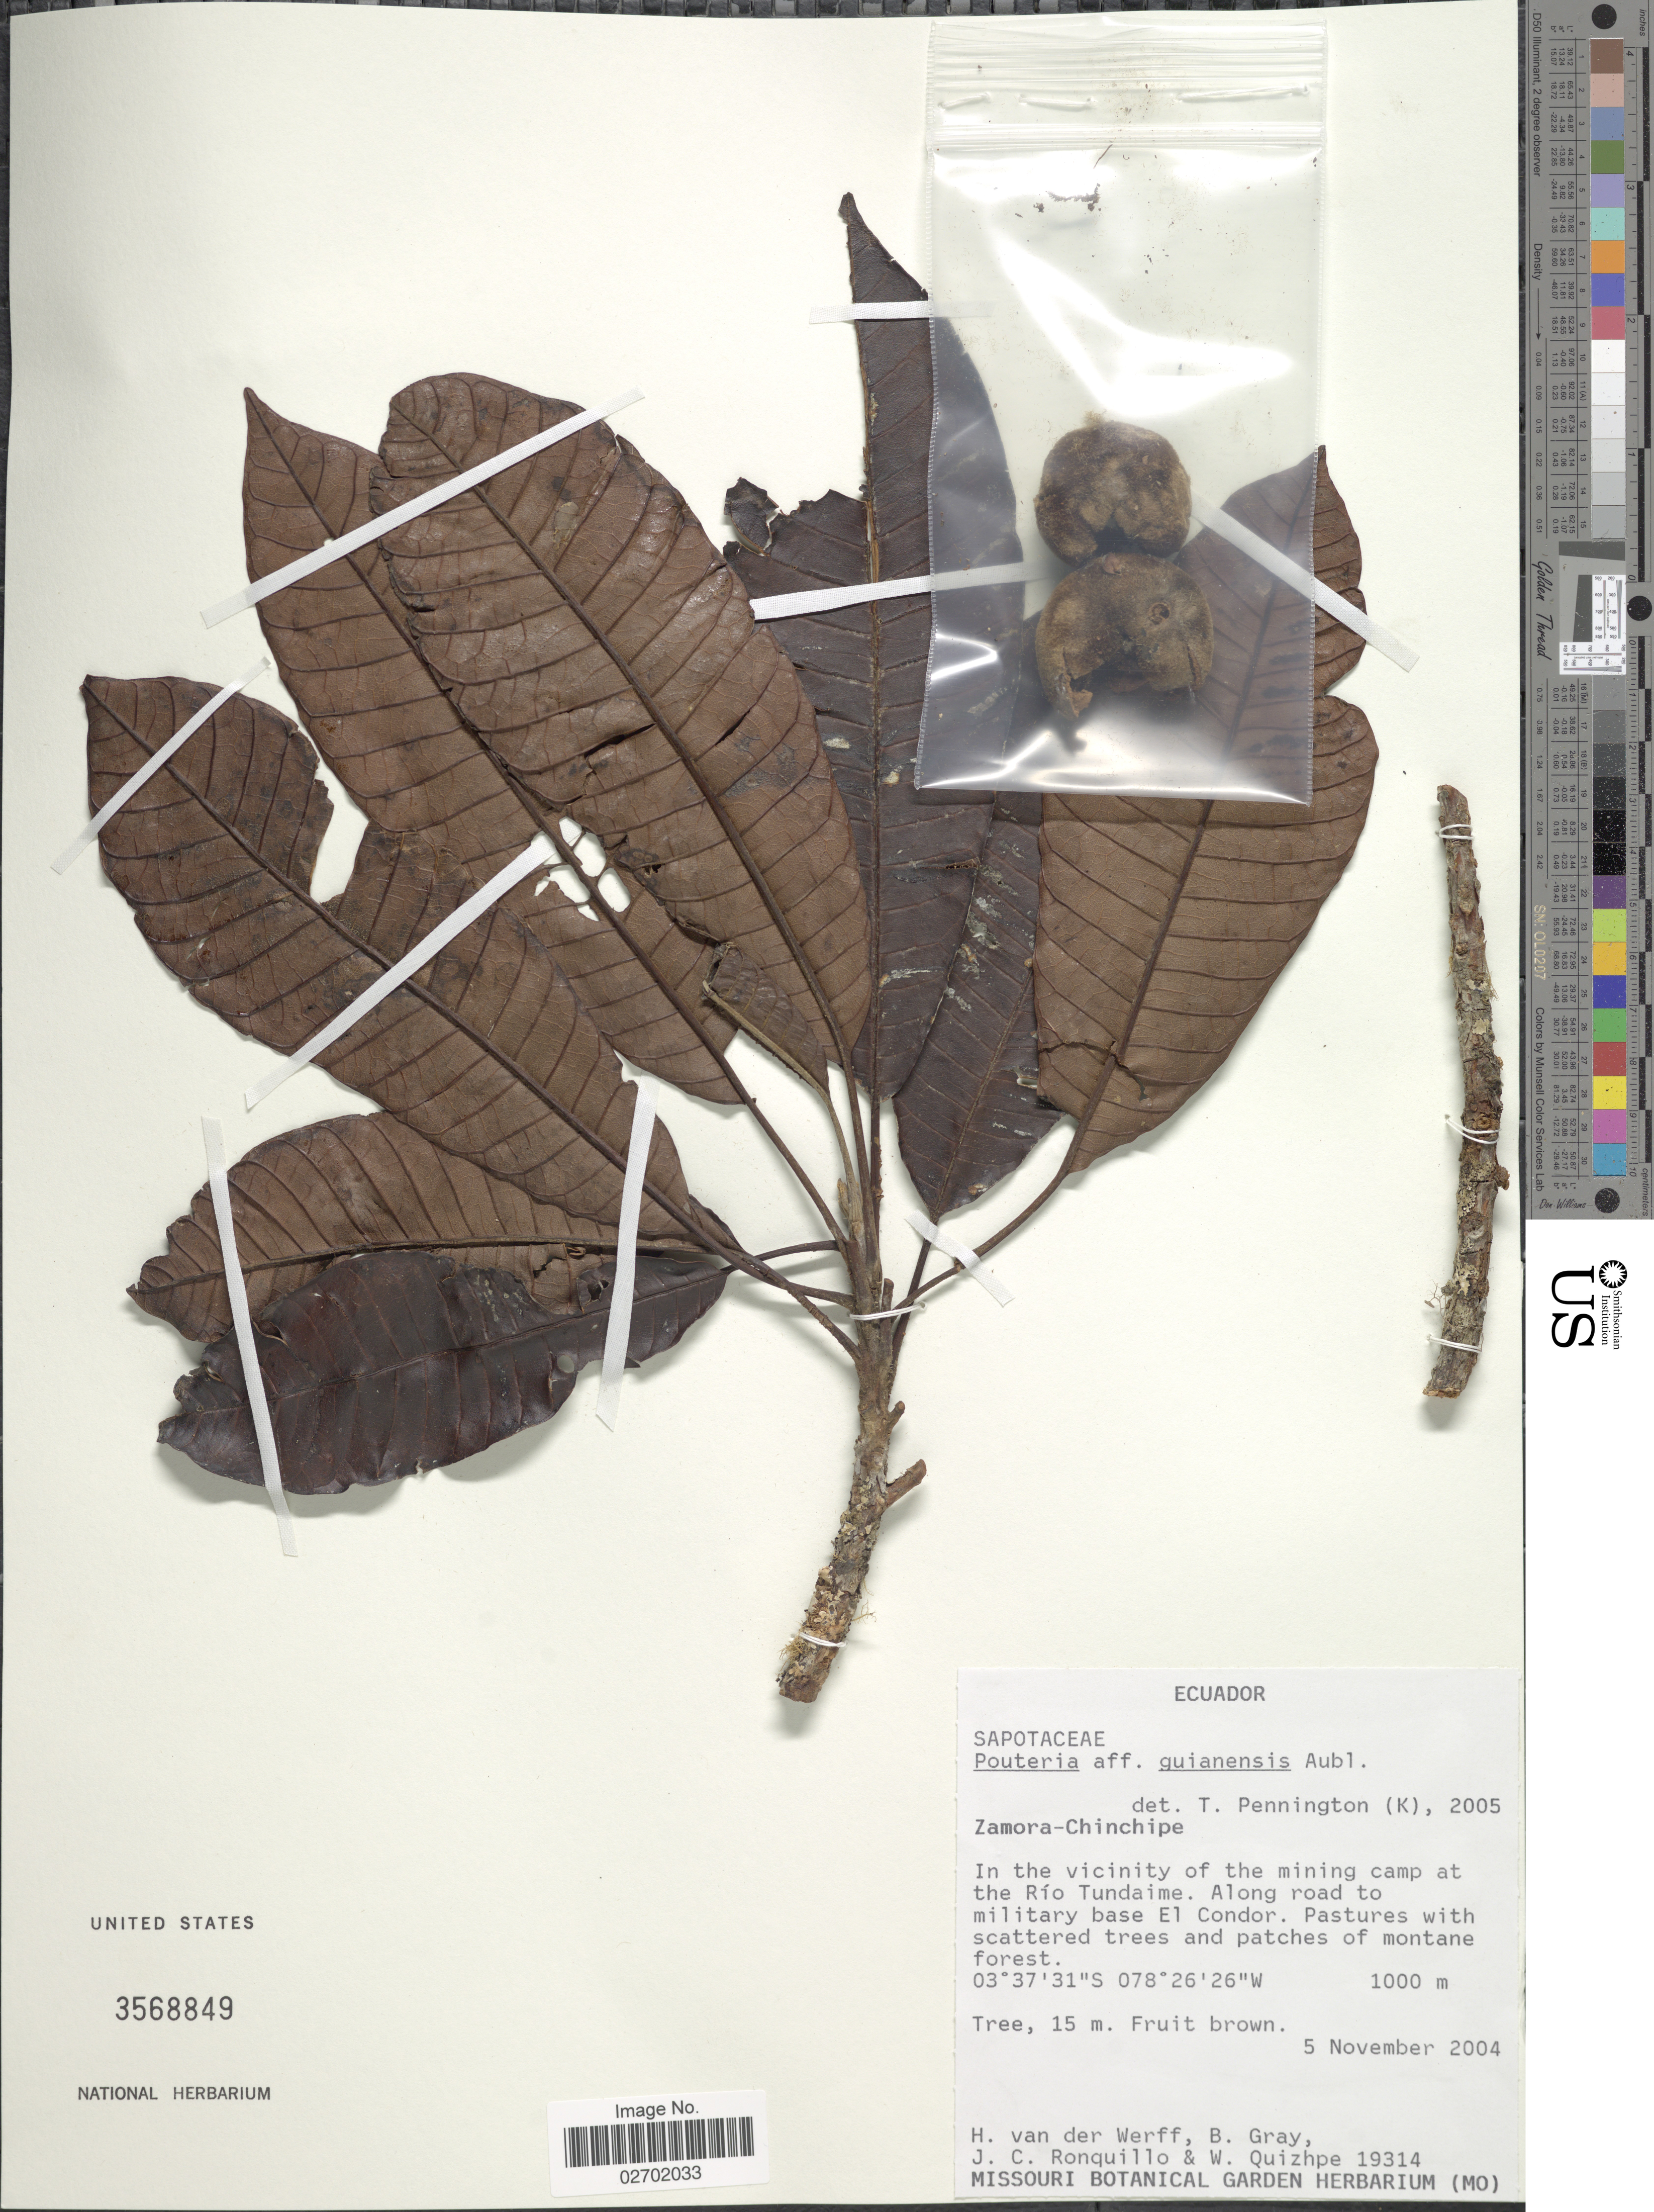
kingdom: Plantae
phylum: Tracheophyta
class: Magnoliopsida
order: Ericales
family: Sapotaceae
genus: Pouteria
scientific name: Pouteria guianensis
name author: Aubl.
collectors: H. van der Werff, B. Gray, J. Ronquillo & W. Quizhpe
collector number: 19314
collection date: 2004-11-05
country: Ecuador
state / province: Zamora-Chinchipe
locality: In the vicinity of the mining camp at the Río Tundaime. Along road to military base El Condor.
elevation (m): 1000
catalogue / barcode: US 3568849